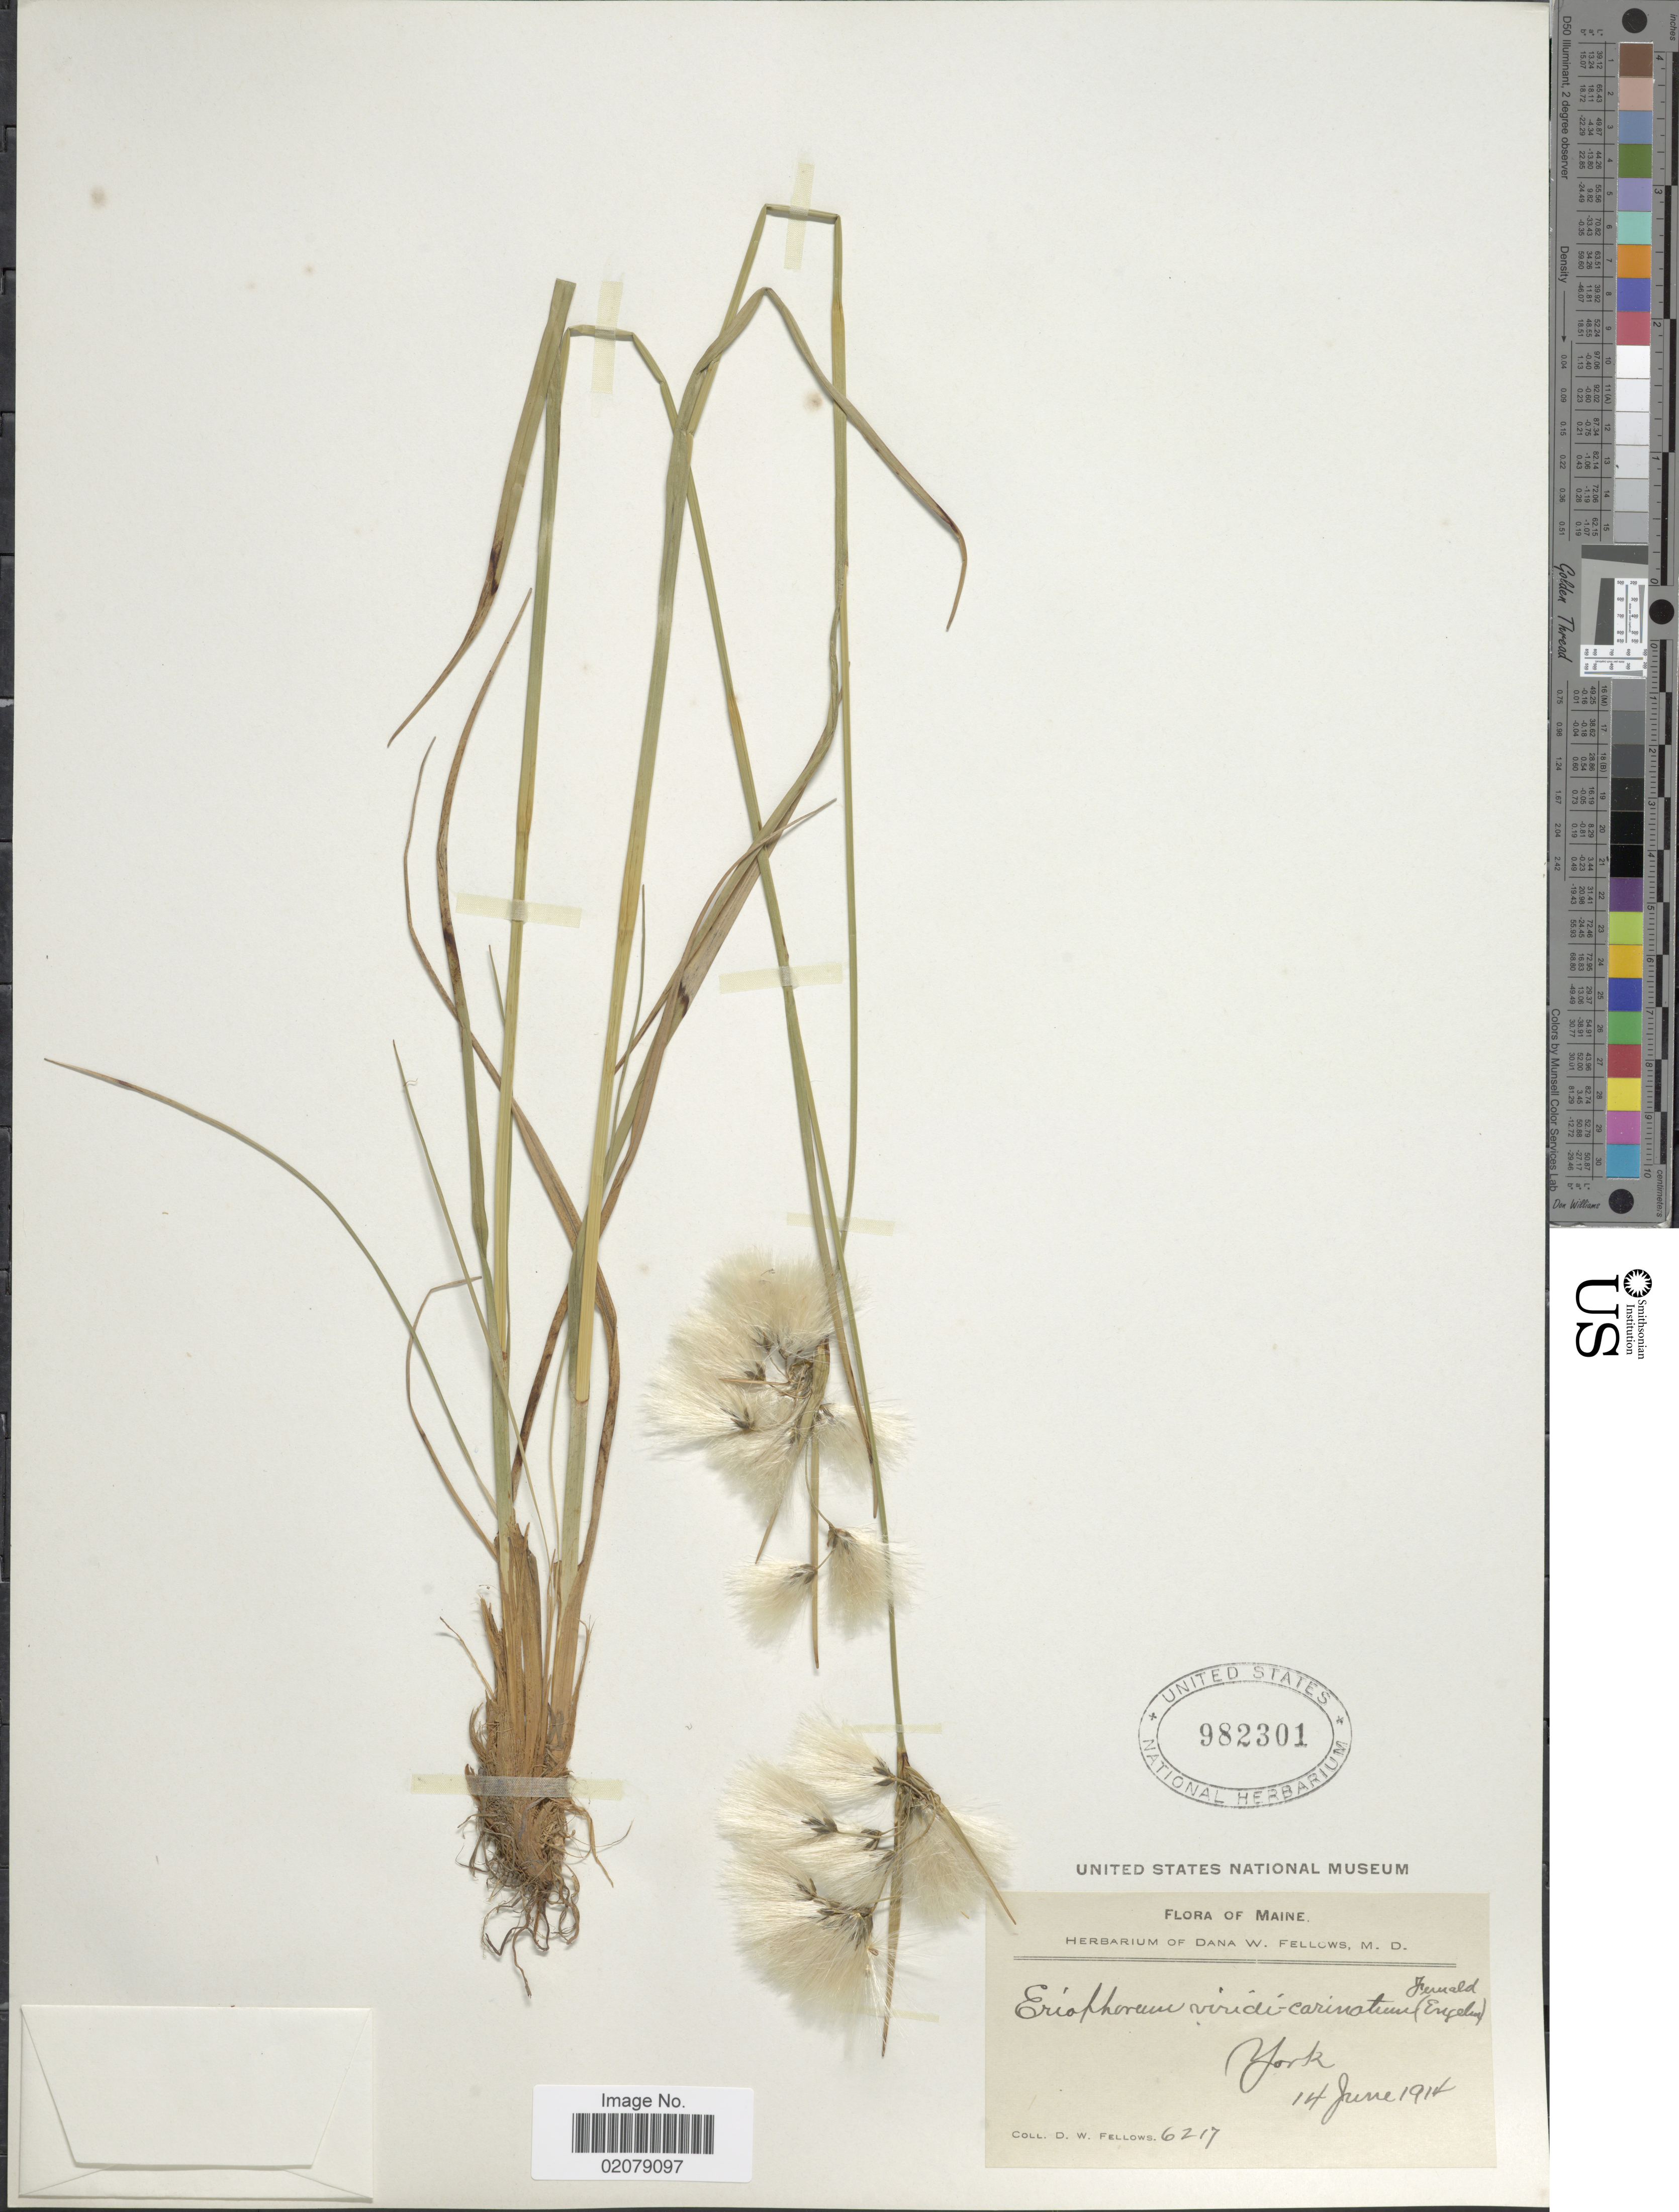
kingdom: Plantae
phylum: Tracheophyta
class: Liliopsida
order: Poales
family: Cyperaceae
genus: Eriophorum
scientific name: Eriophorum viridicarinatum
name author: (Englem.) Fernald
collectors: D. W. Fellows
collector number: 6217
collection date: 1914-06-14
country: United States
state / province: Maine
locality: York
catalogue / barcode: US 982301